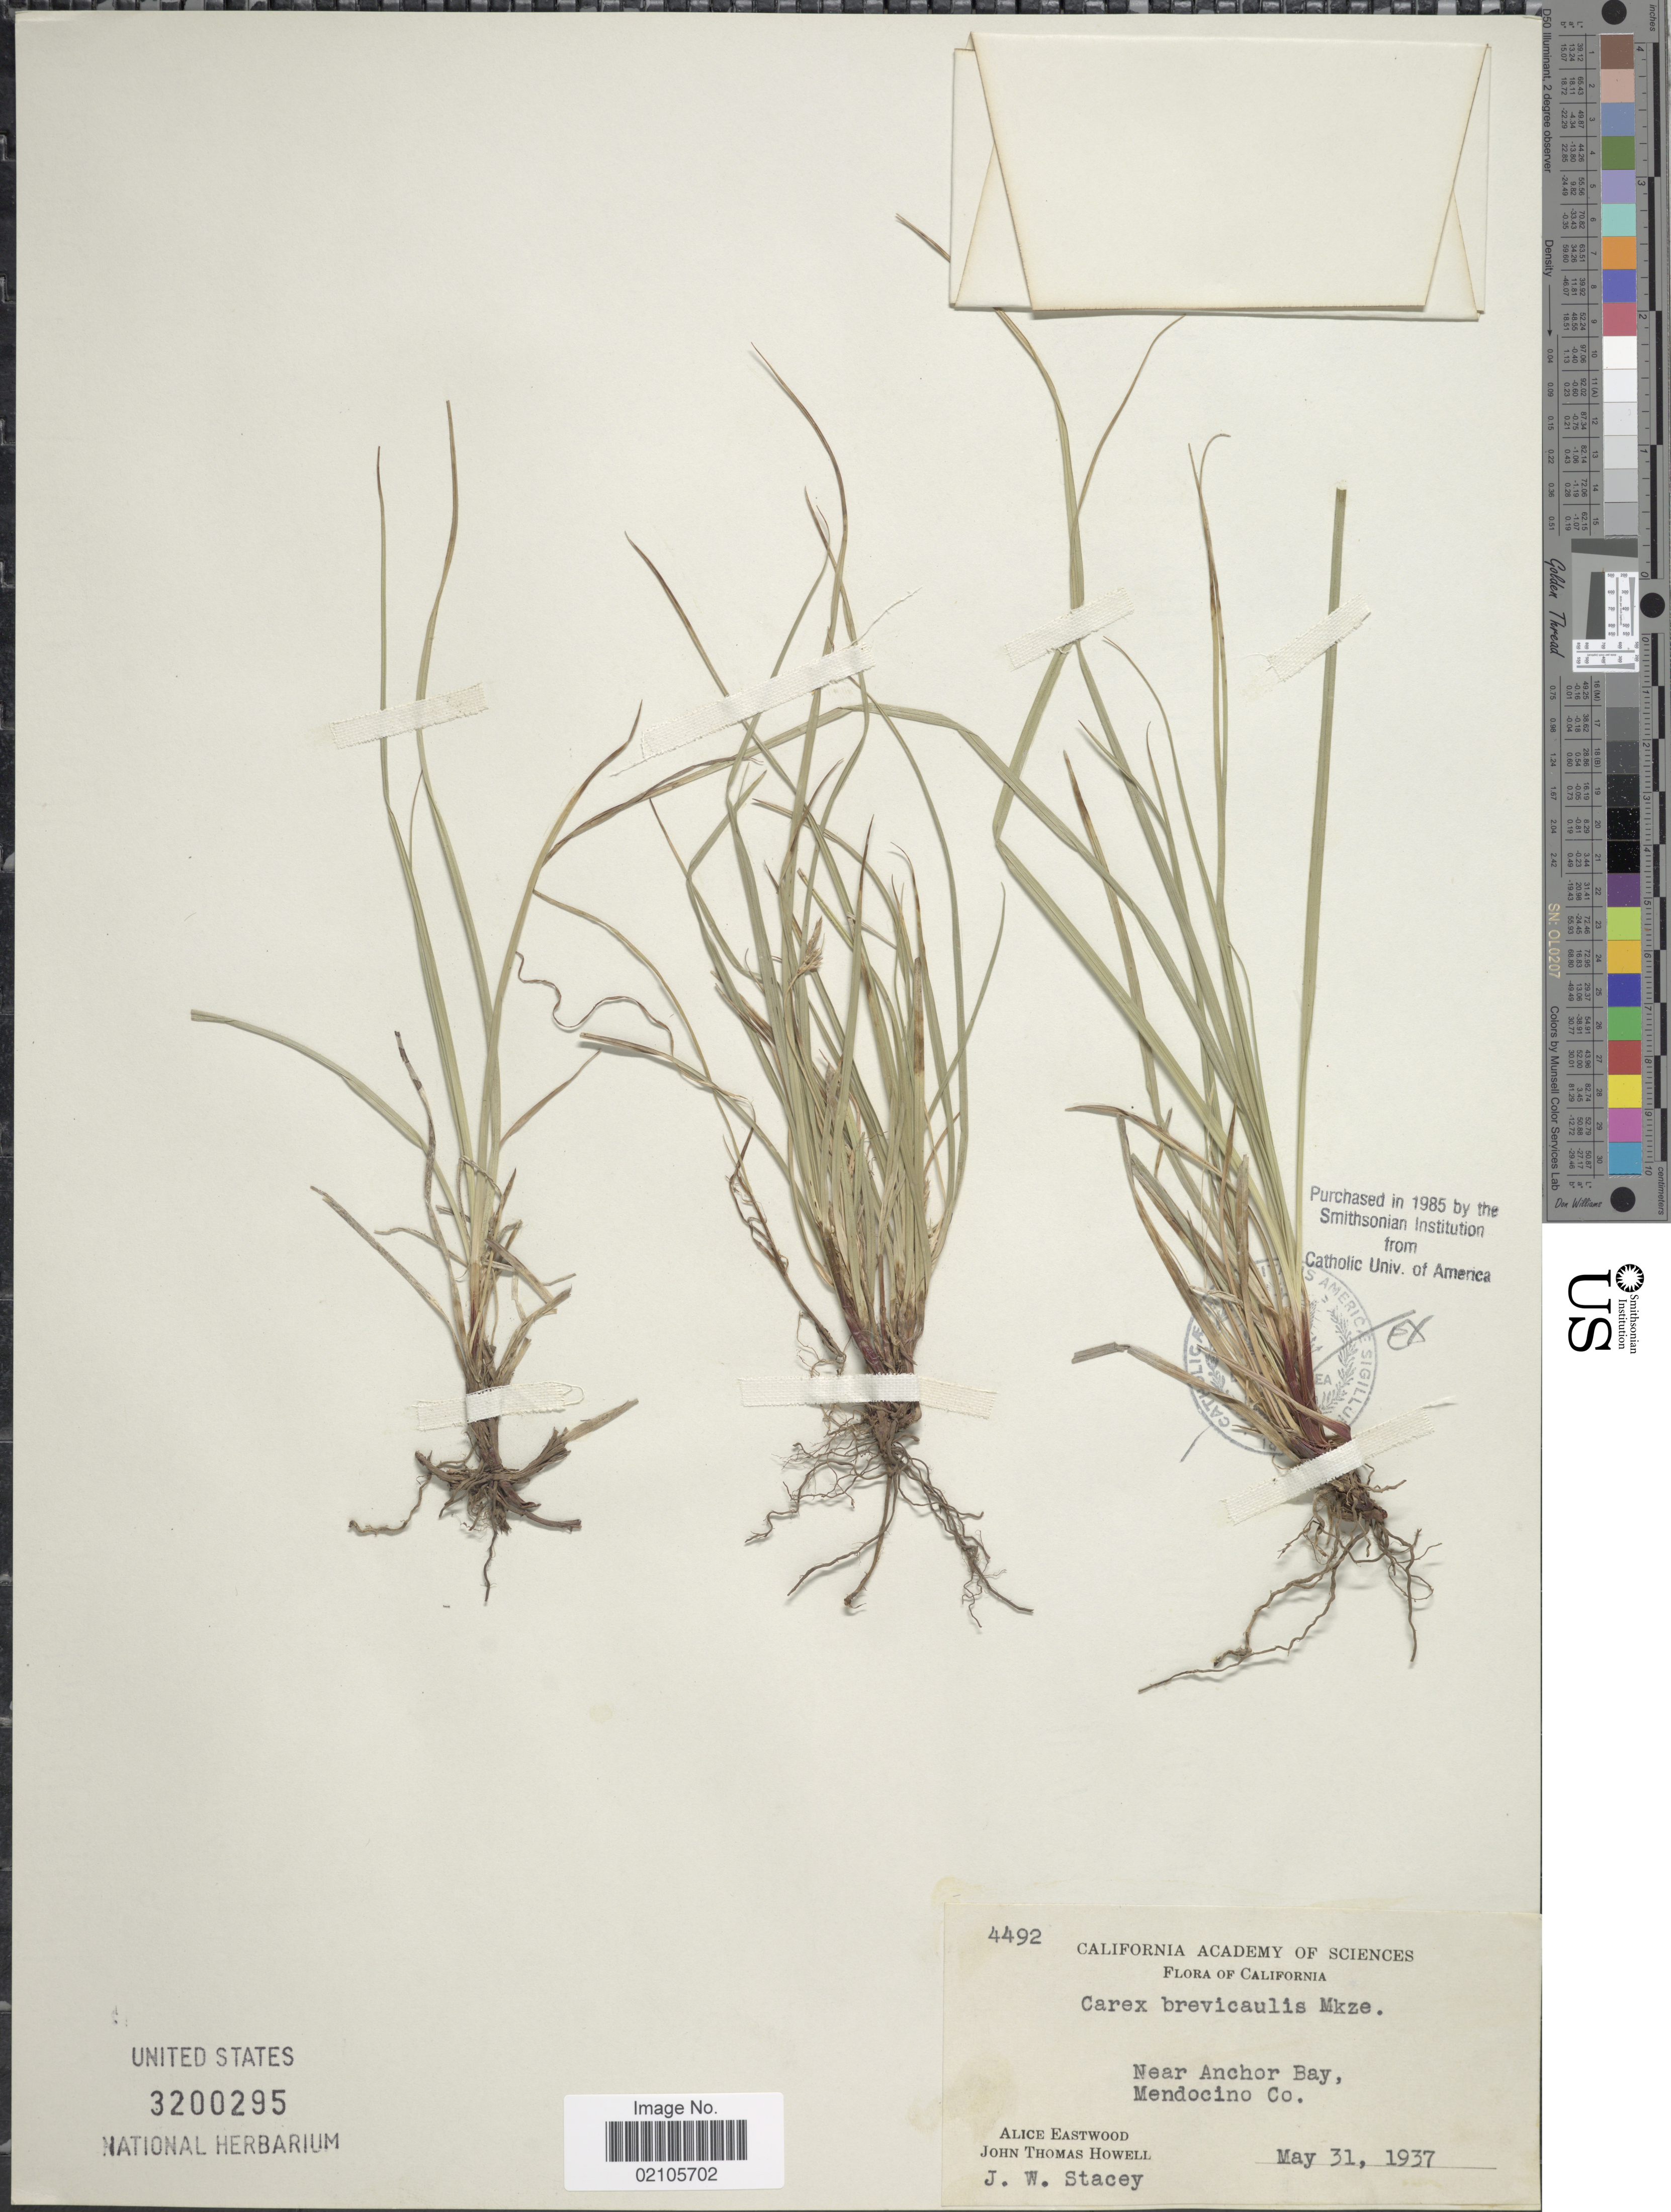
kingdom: Plantae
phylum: Tracheophyta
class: Liliopsida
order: Poales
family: Cyperaceae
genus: Carex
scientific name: Carex brevicaulis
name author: Thouars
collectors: A. Eastwood, J. T. Howell & J. W. Stacey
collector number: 4492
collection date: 1937-05-31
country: United States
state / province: California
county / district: Mendocino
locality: Near Anchor Bay, Mendocino Co.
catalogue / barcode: US 3200295